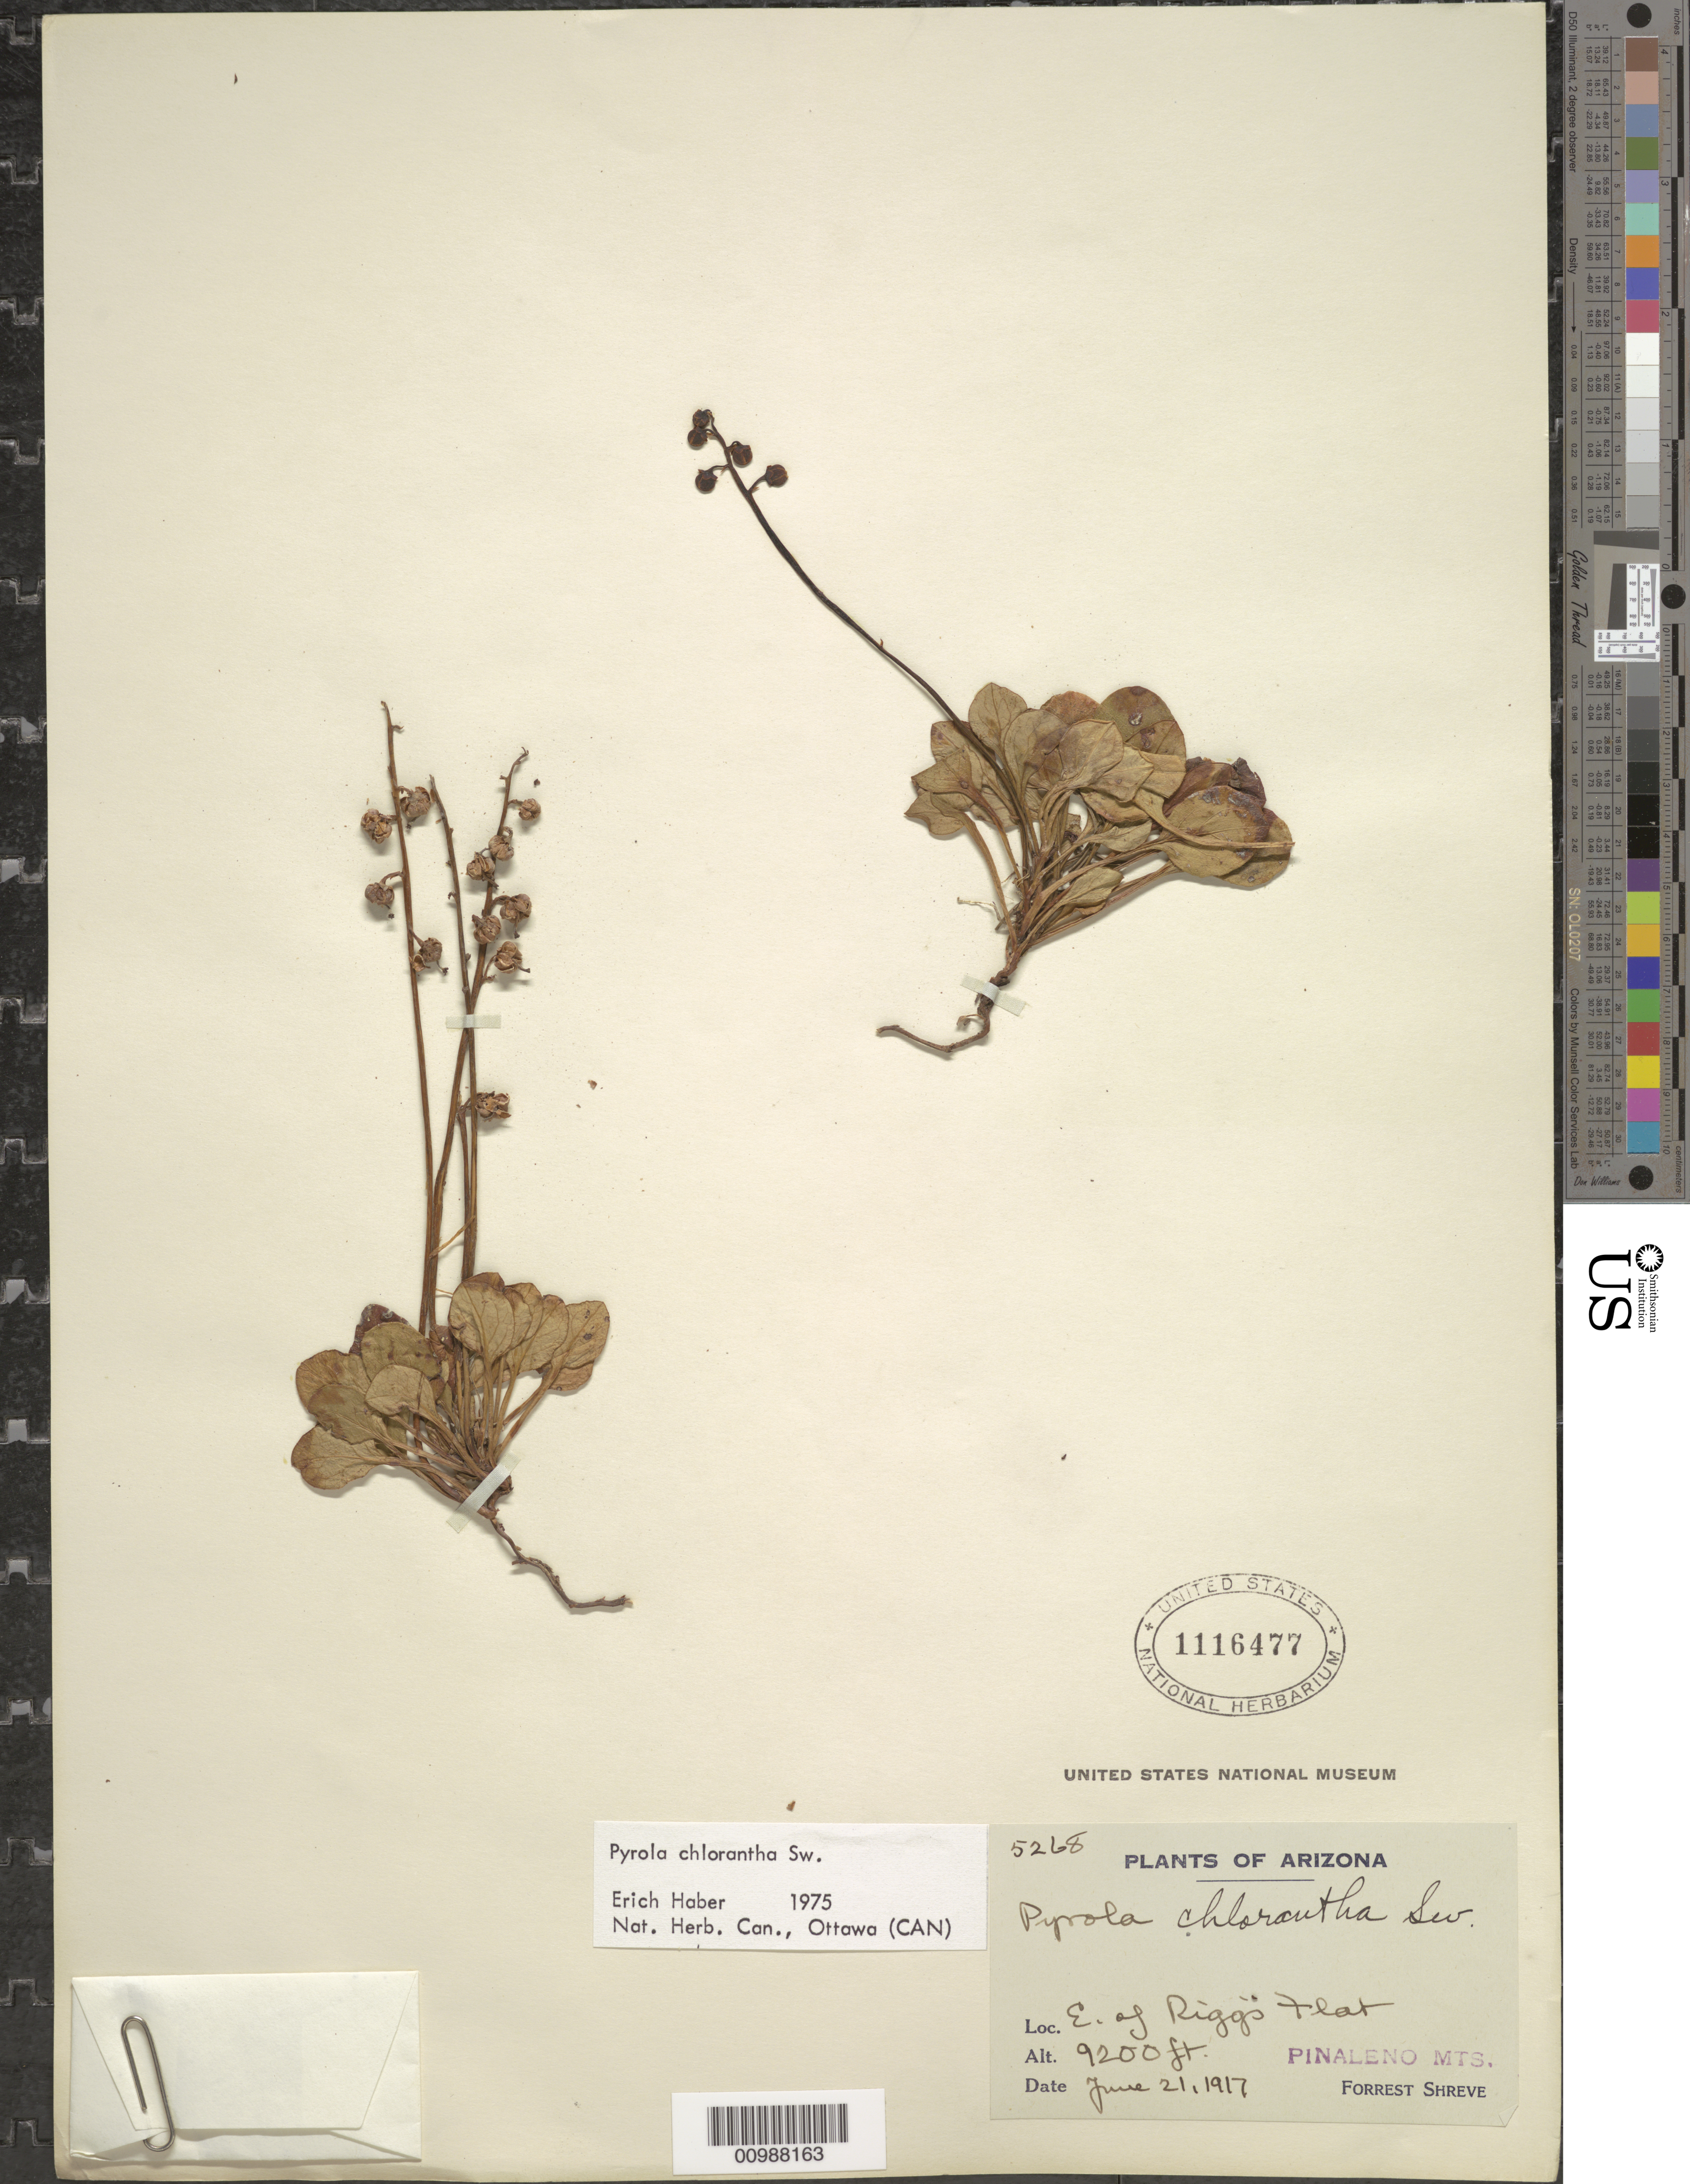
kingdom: Plantae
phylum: Tracheophyta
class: Magnoliopsida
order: Ericales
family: Ericaceae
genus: Pyrola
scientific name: Pyrola chlorantha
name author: Schweigg.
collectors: F. Shreve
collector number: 5268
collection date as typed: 21 Jun 1917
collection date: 1917-06-21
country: United States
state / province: Arizona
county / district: Graham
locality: Pinaleno Mountains, Riggs Flat.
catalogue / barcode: US 1116477